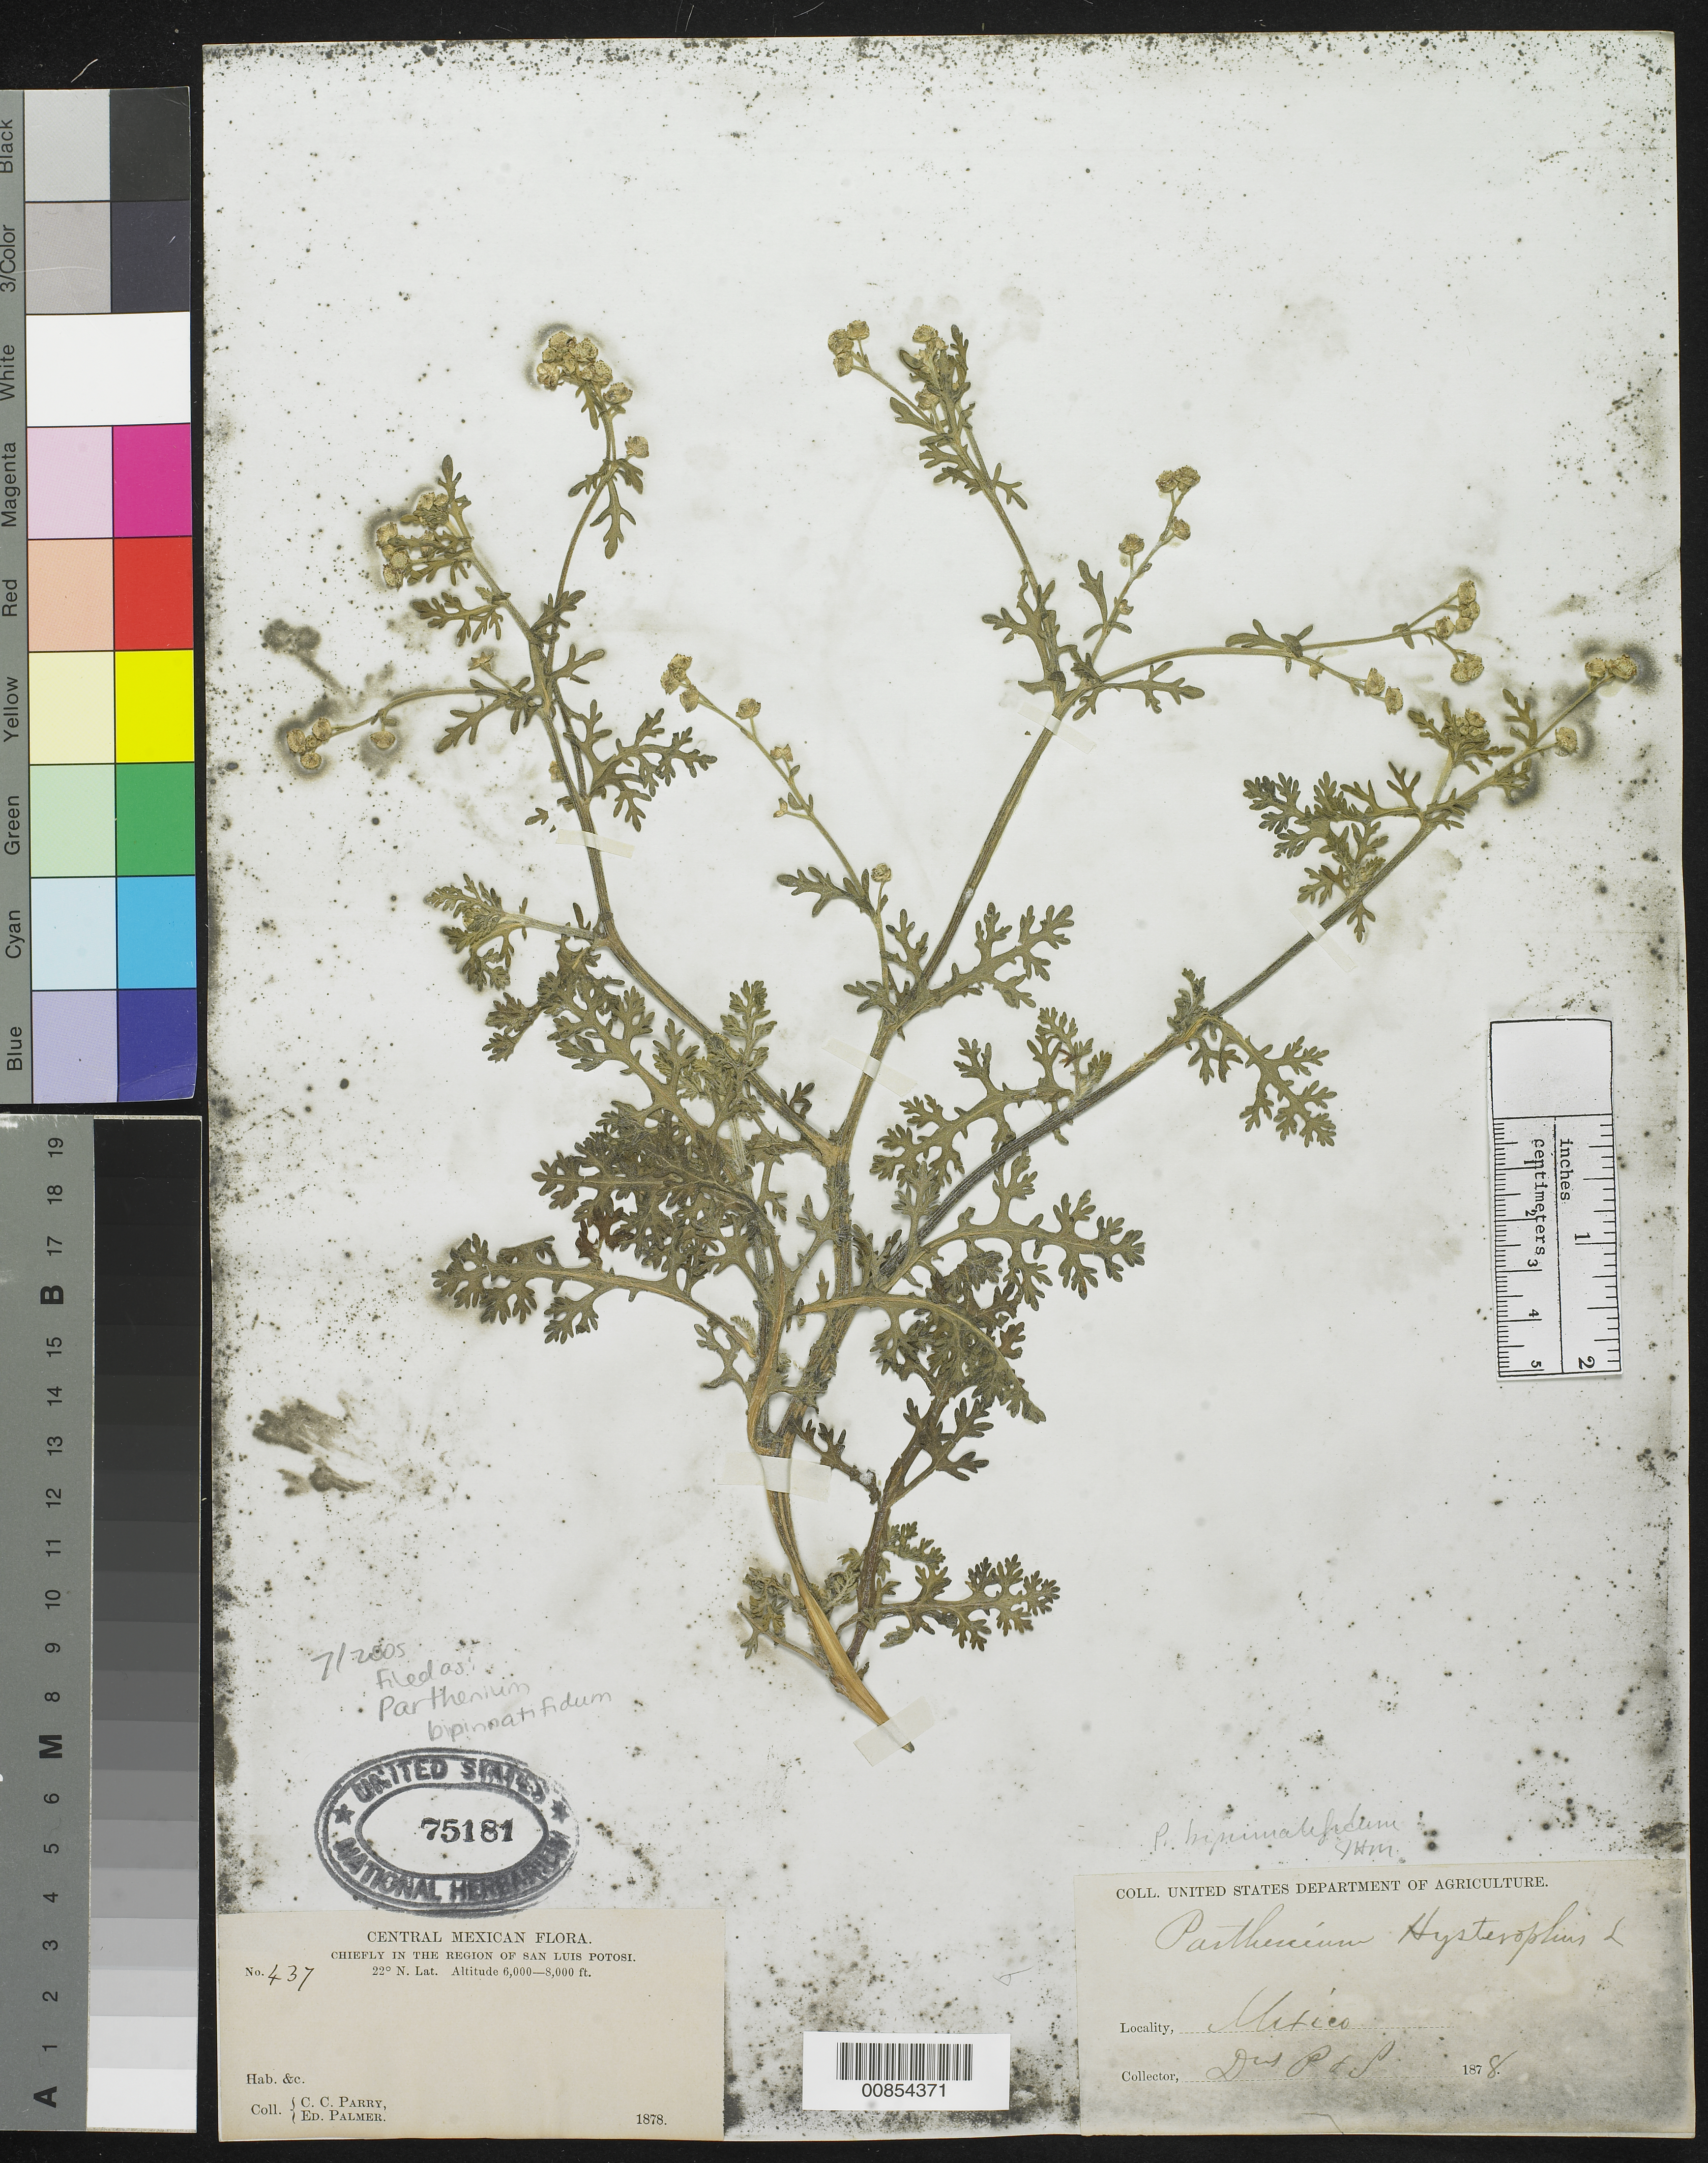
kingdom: Plantae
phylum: Tracheophyta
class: Magnoliopsida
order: Asterales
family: Asteraceae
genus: Parthenium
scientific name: Parthenium bipinnatifidum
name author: (Ortega) Rollins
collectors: C. C. Parry & E. Palmer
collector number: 437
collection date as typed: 1878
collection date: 1878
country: Mexico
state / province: San Luis Potosí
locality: Chiefly in the region of San Luis Potosí.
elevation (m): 1829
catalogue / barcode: US 75181